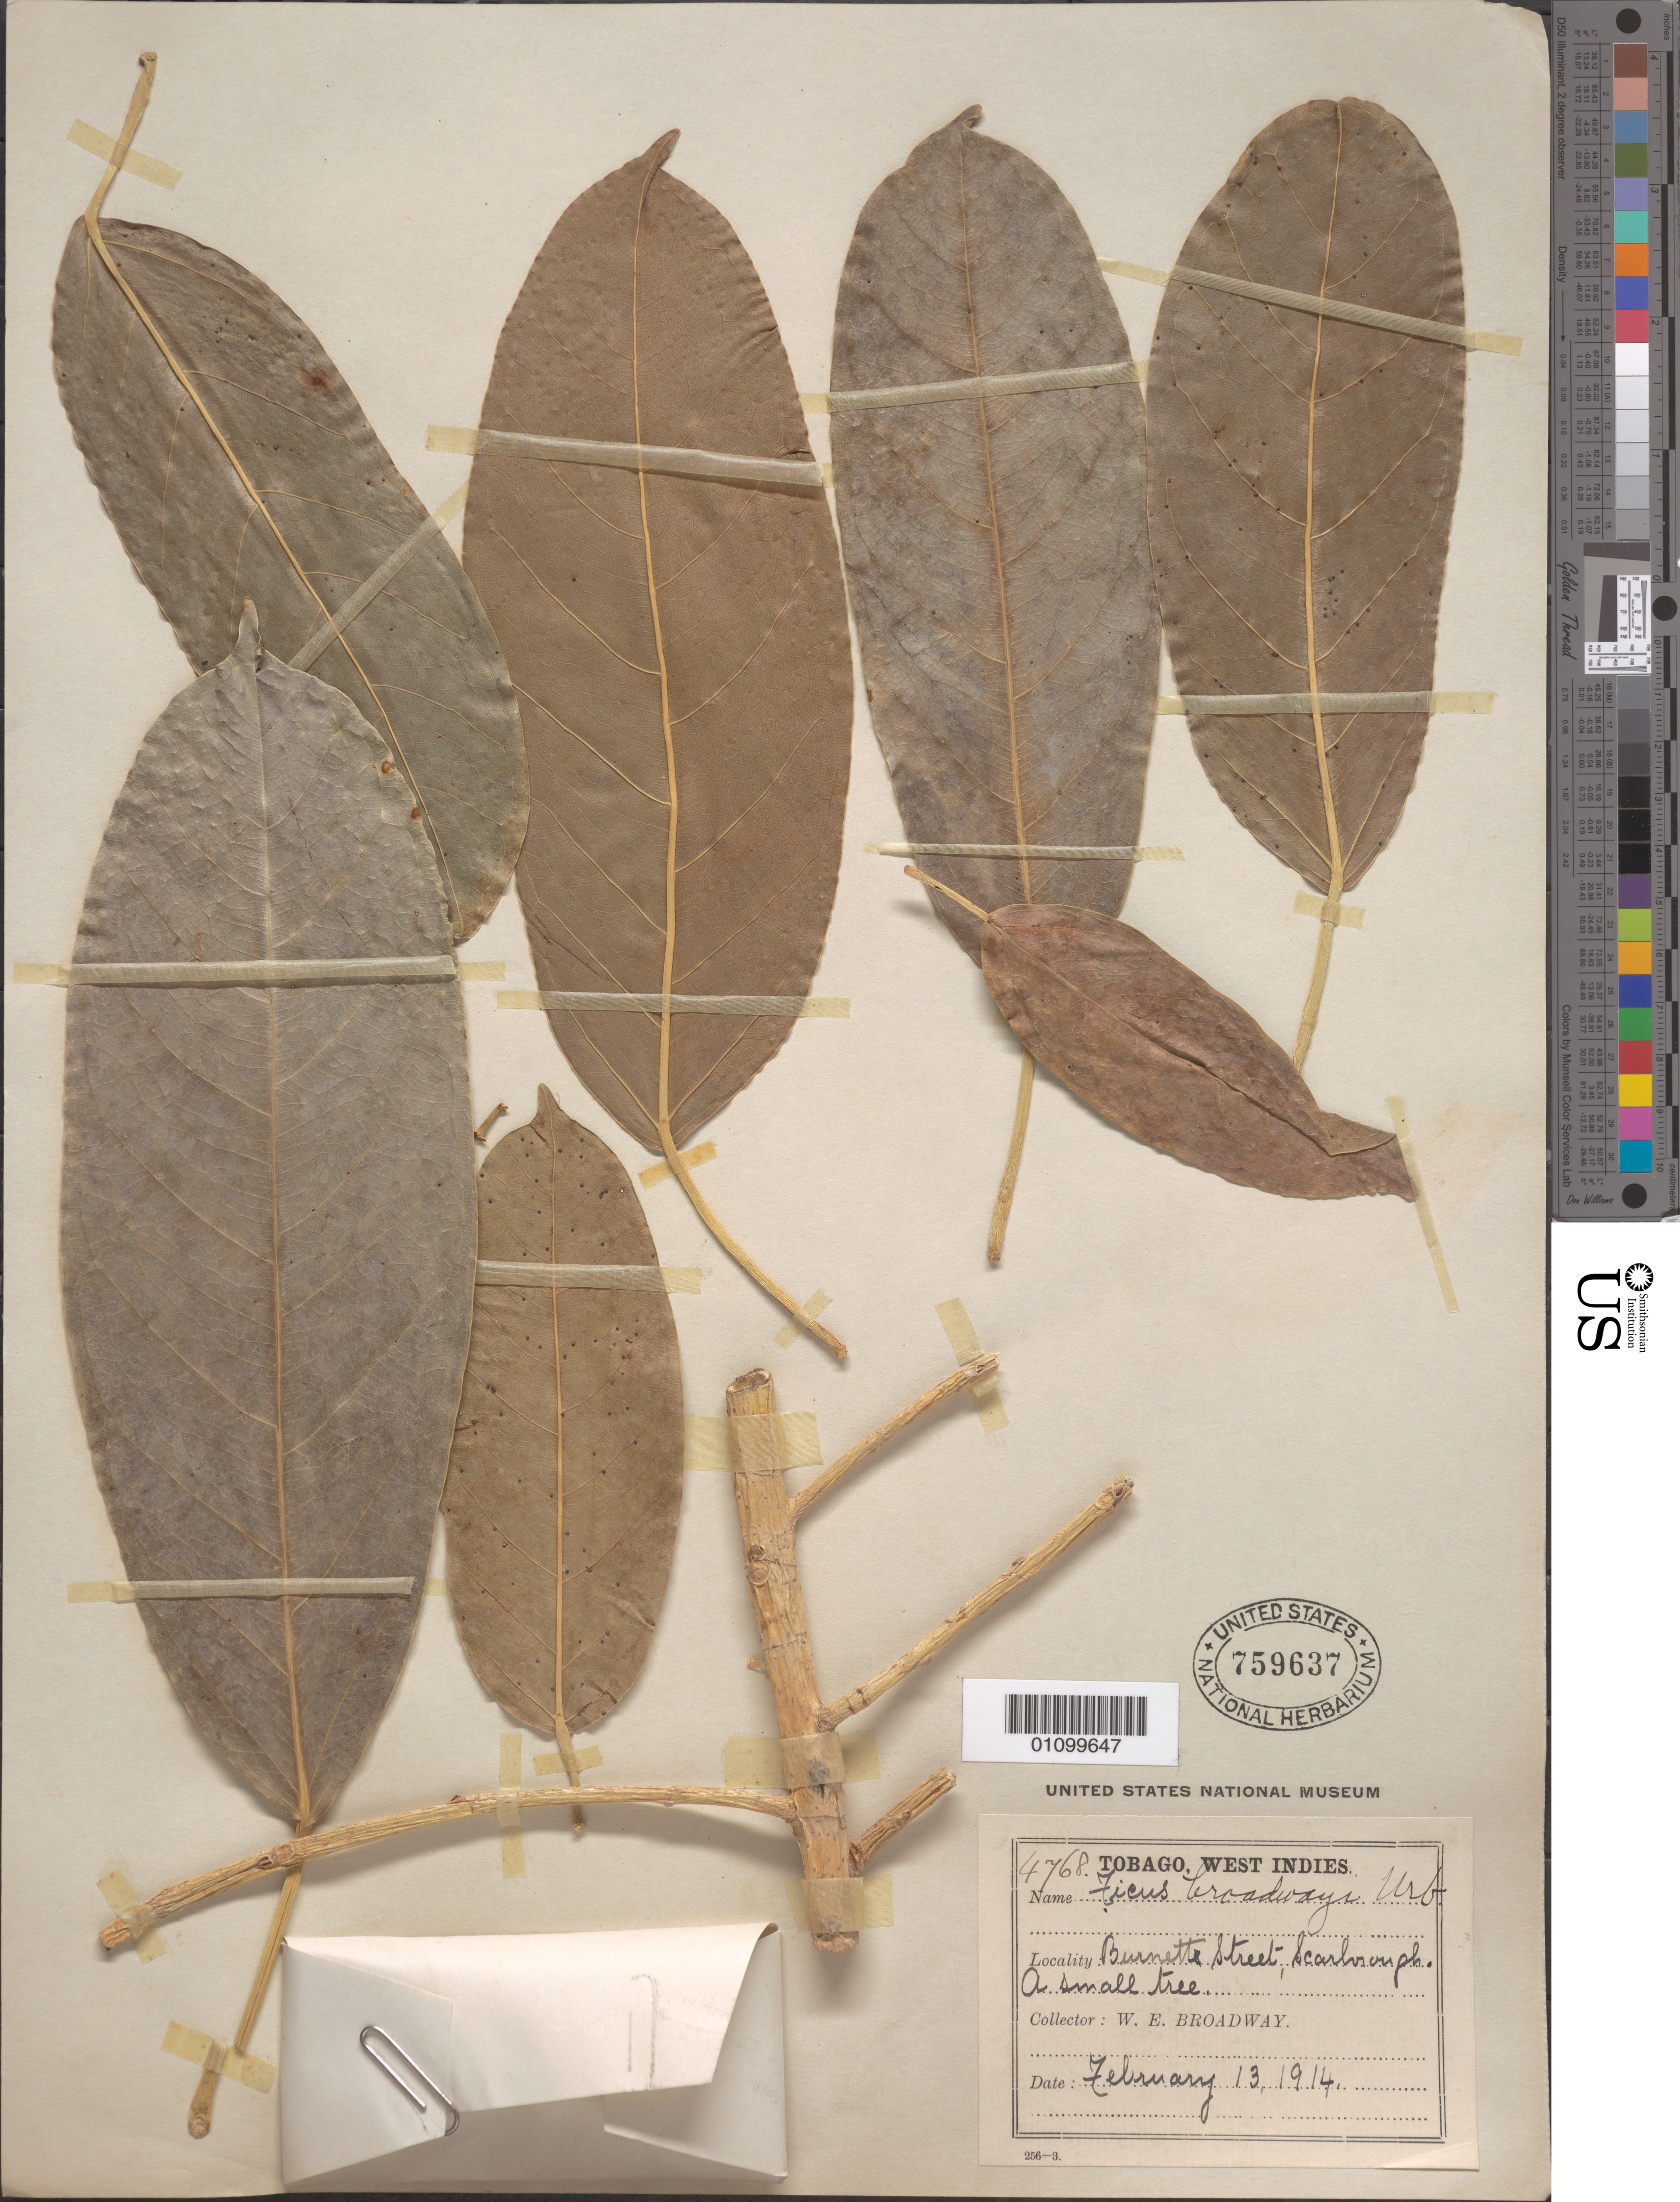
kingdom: Plantae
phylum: Tracheophyta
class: Magnoliopsida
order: Rosales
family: Moraceae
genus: Ficus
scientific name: Ficus broadwayi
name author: Urb.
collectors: W. E. Broadway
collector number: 4768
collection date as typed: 13 Feb 1914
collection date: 1914-02-13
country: Trinidad and Tobago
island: Tobago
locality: Burnett Street, Scarborough.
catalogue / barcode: US 759637